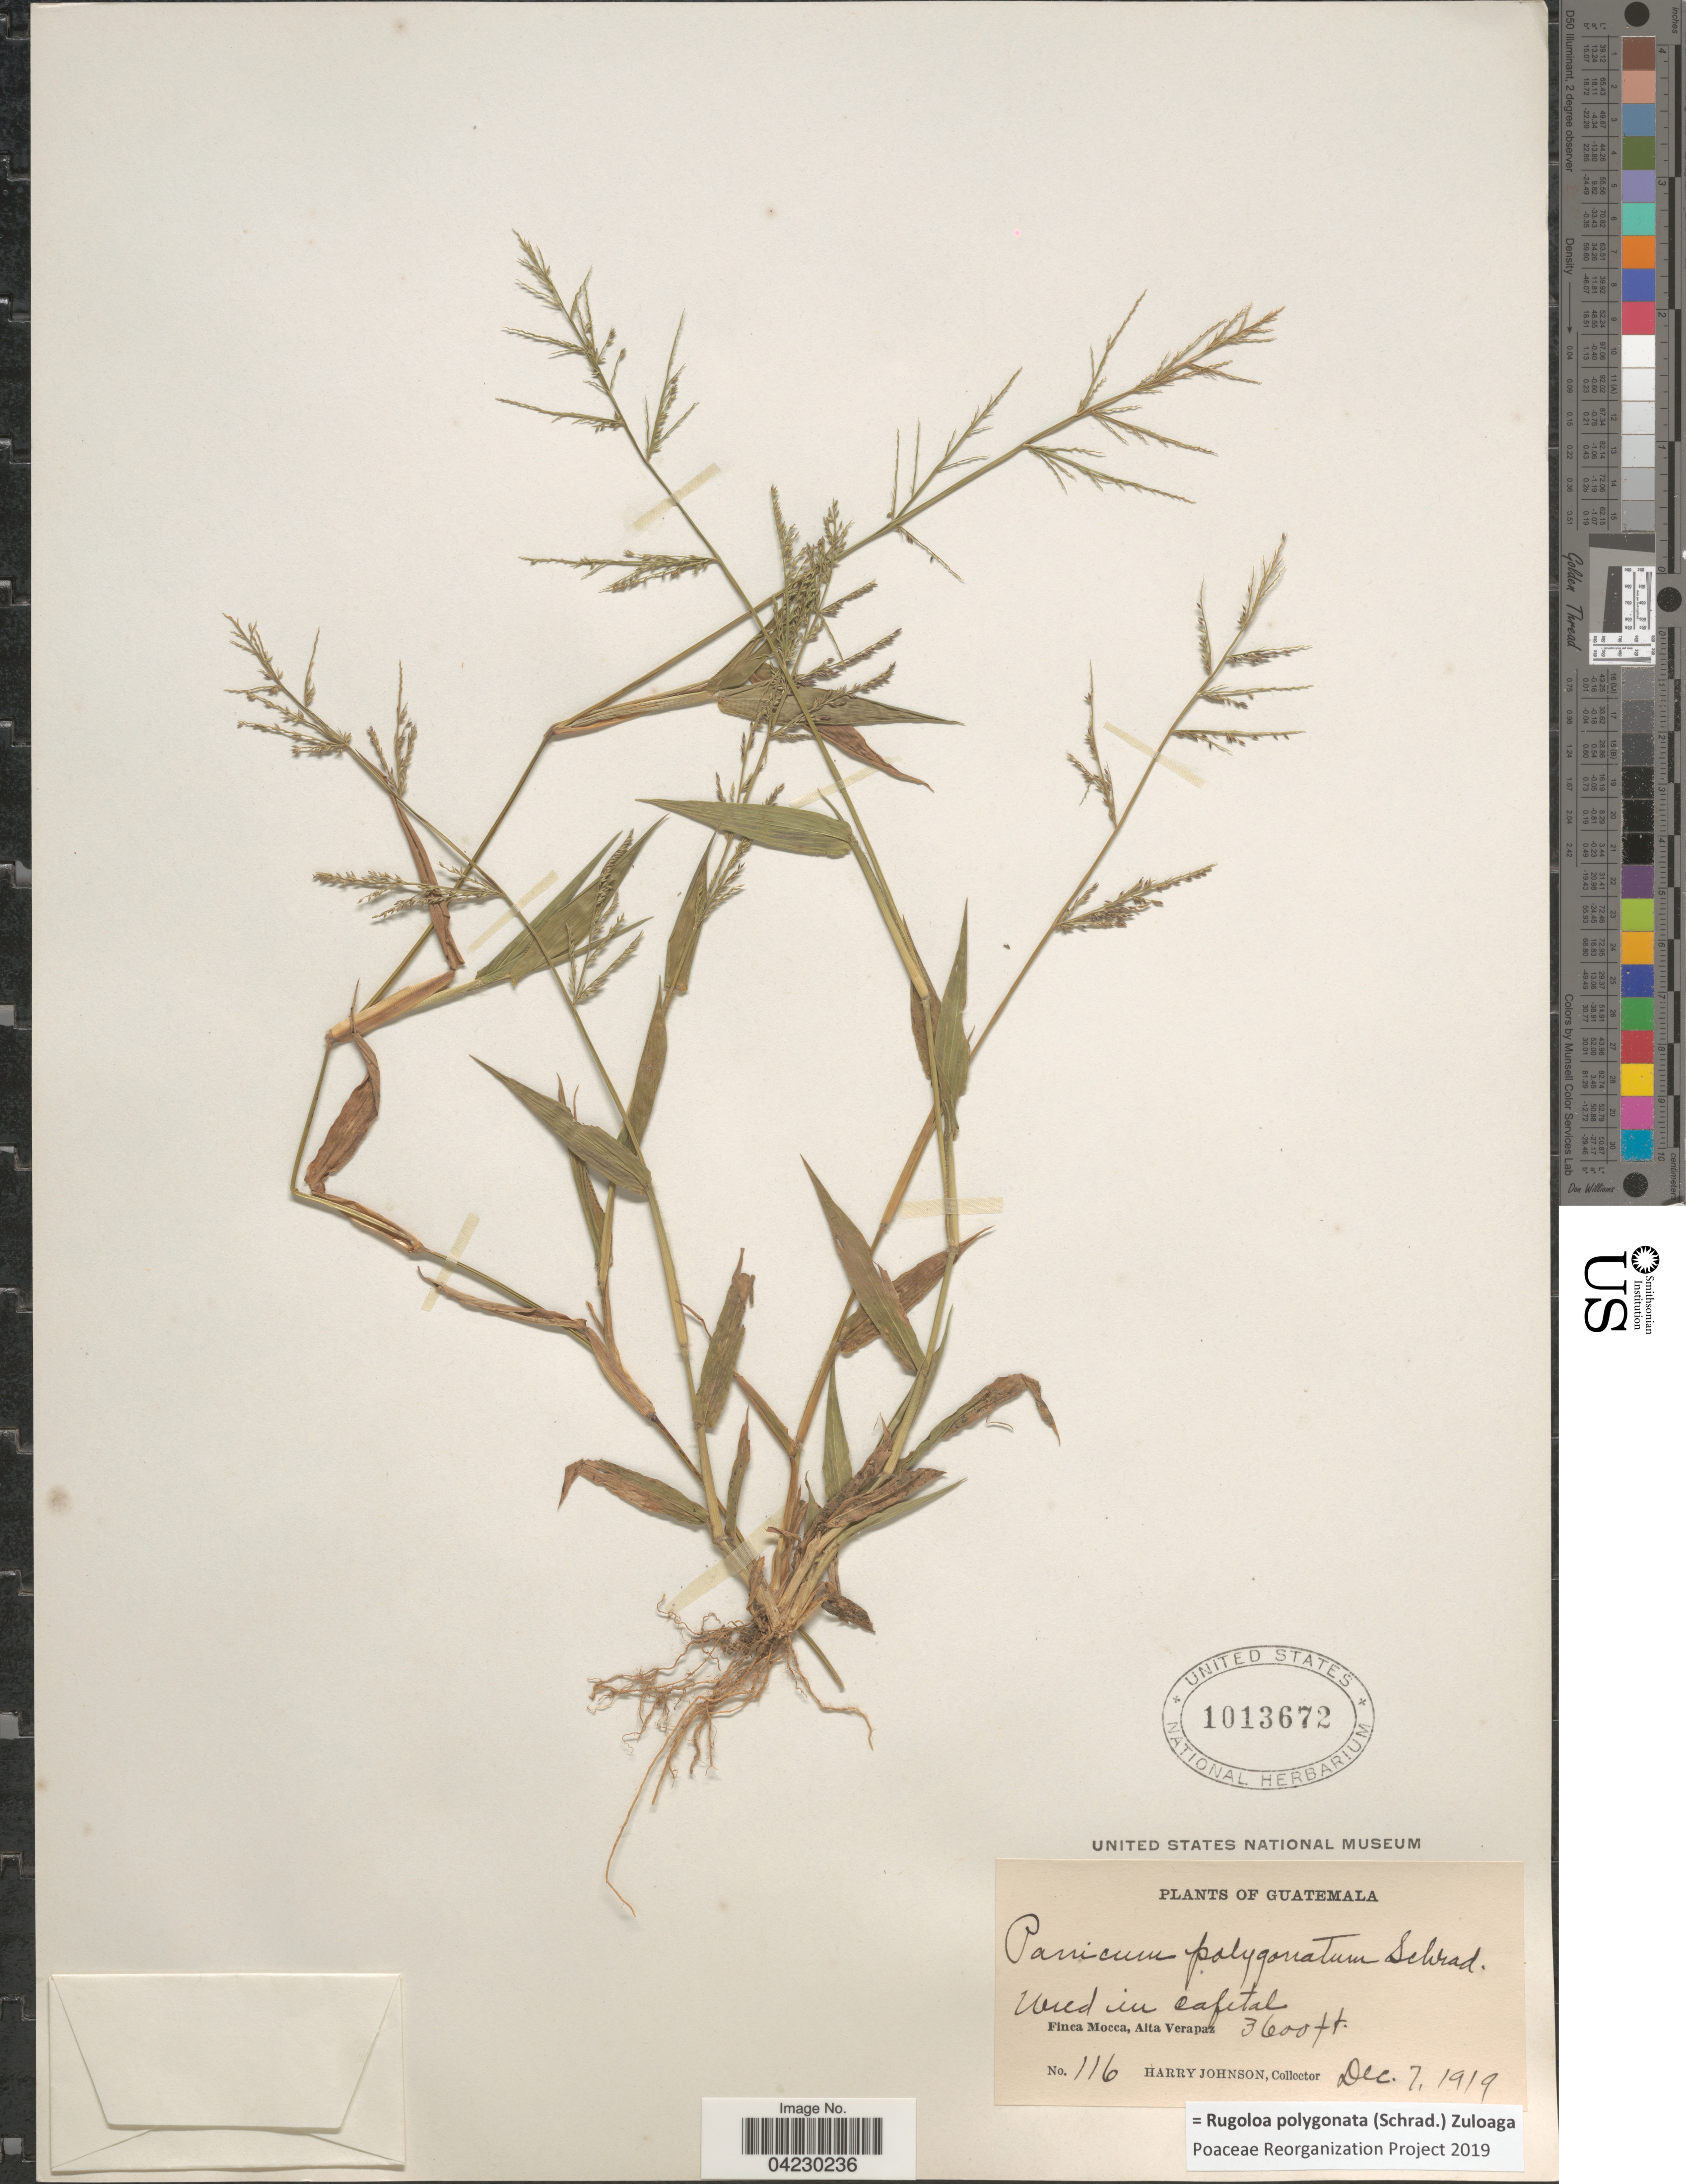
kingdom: Plantae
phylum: Tracheophyta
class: Liliopsida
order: Poales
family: Poaceae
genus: Rugoloa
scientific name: Rugoloa polygonata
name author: (Schrad.) Zuloaga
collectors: H. Johnson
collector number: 116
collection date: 1919-12-07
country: Guatemala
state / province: Alta Verapaz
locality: Finca Mocca.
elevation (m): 1097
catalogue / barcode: US 1013672